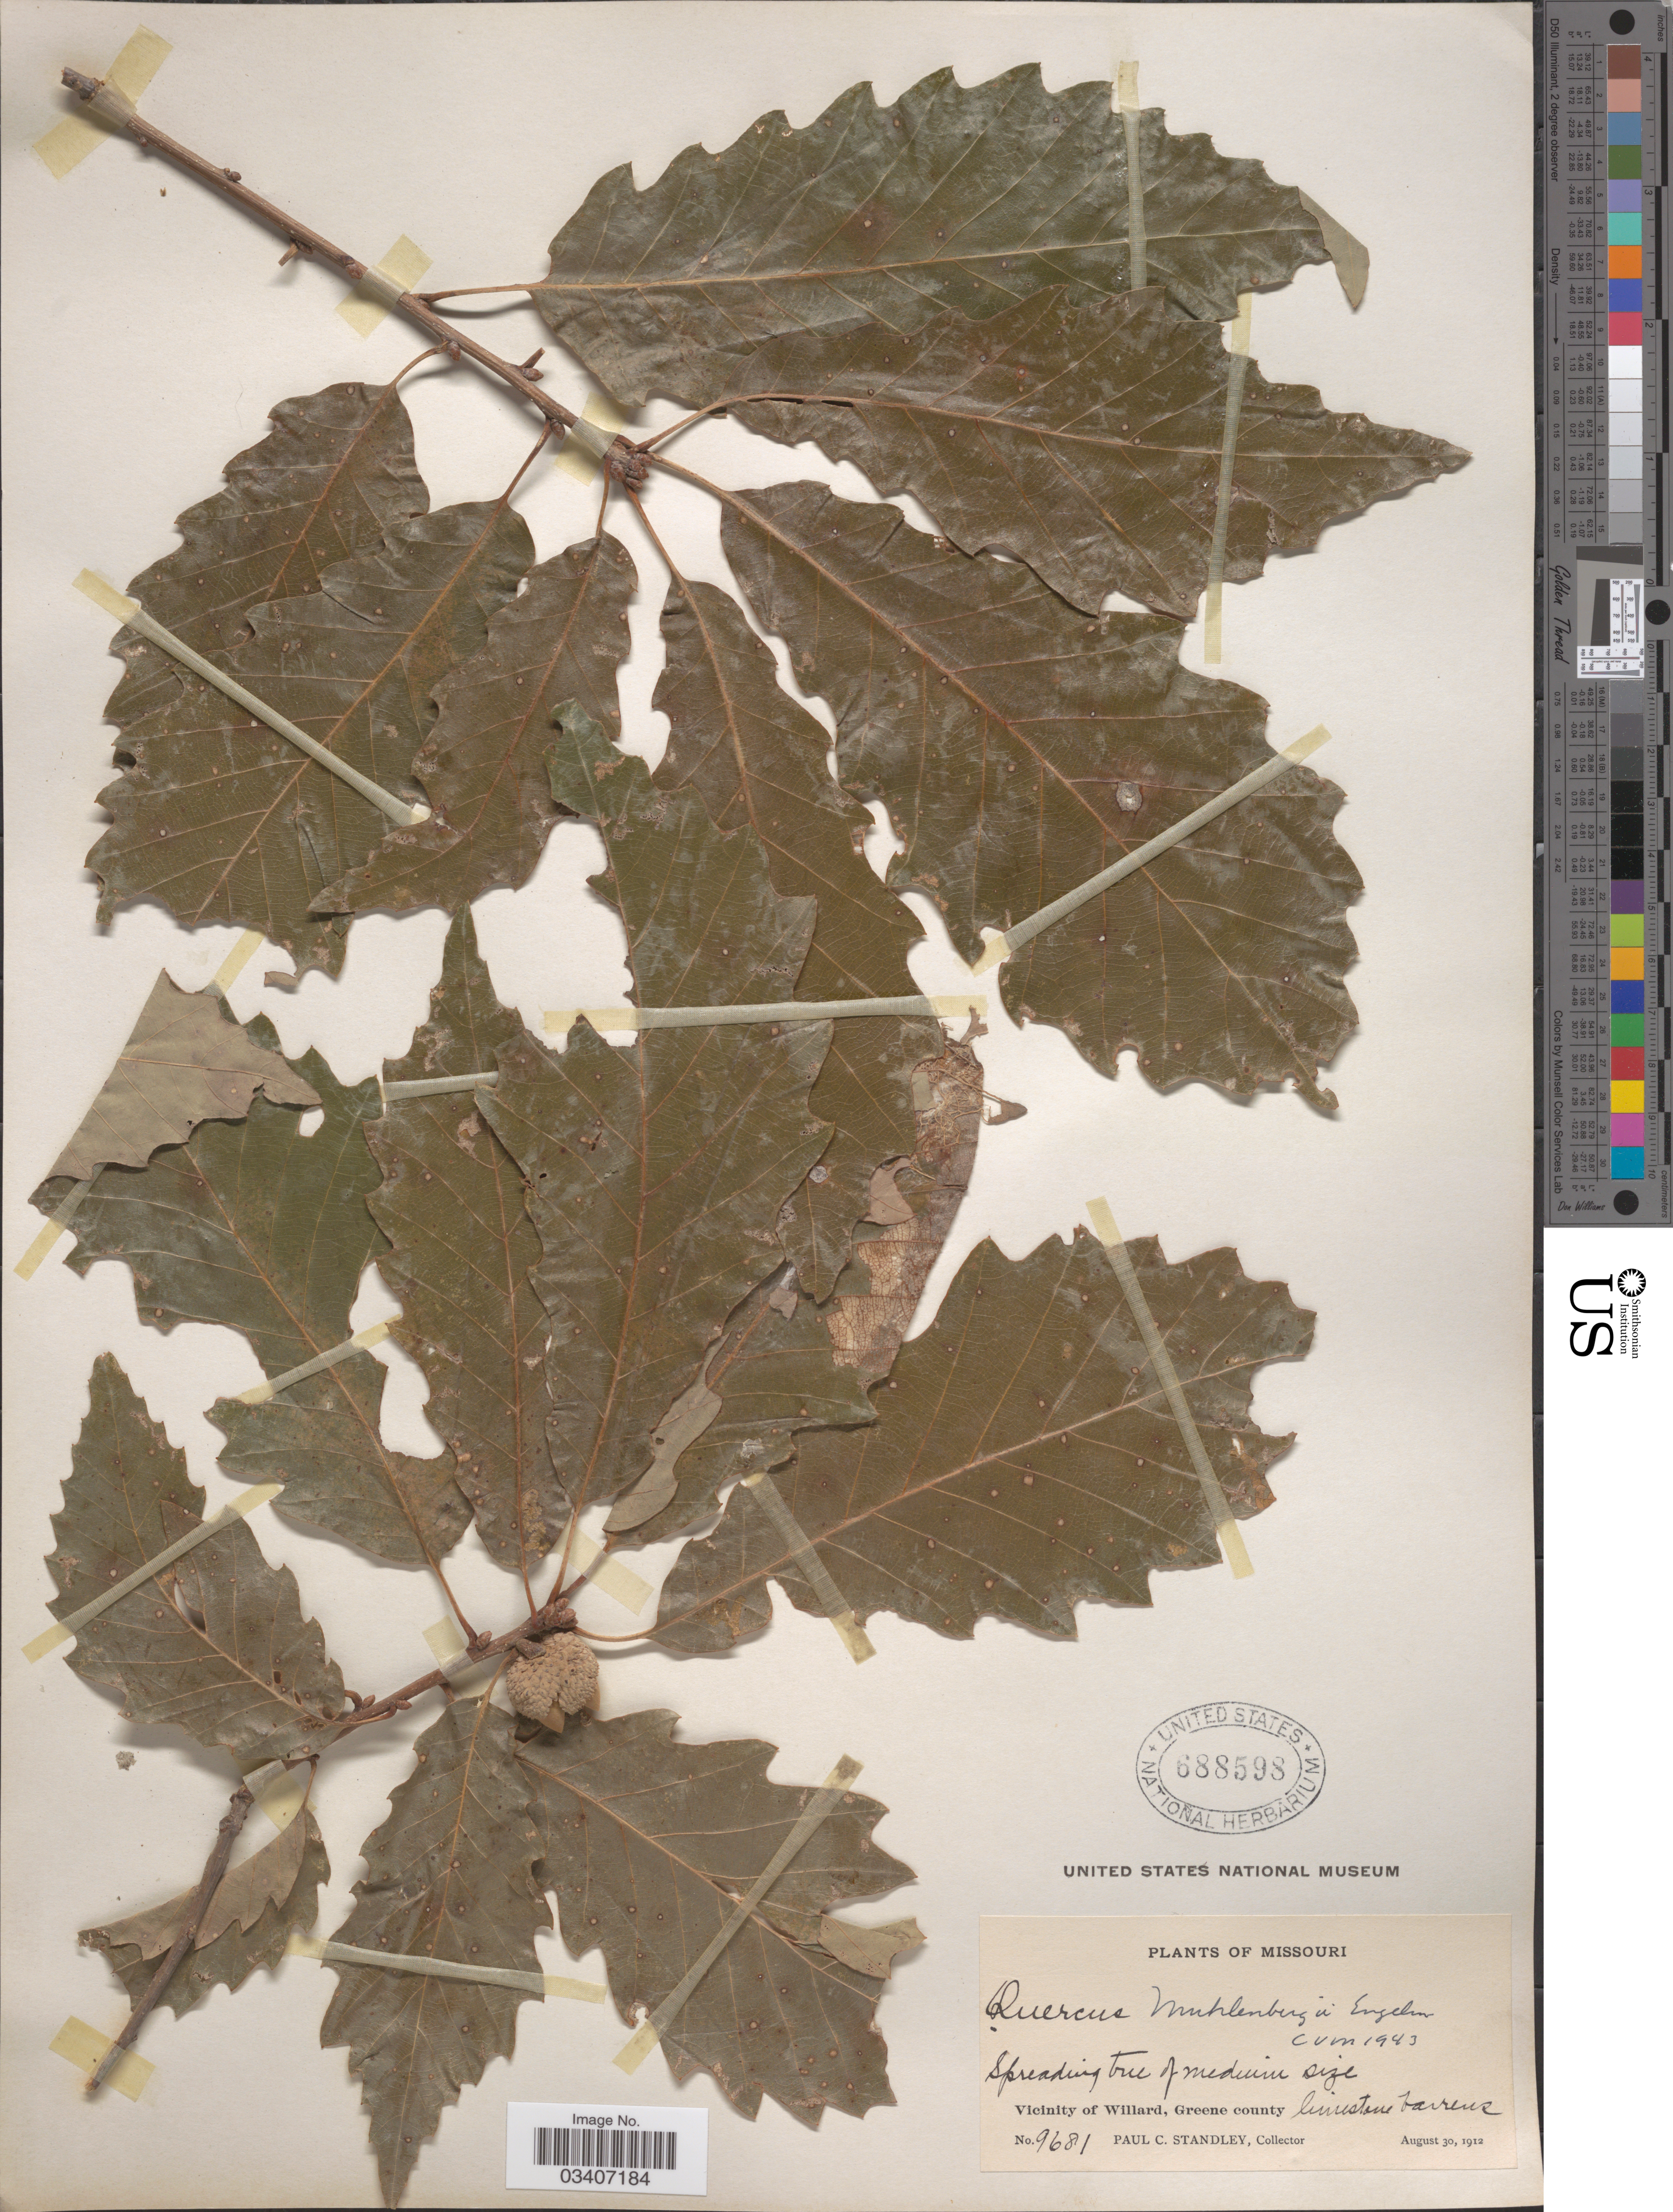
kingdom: Plantae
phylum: Tracheophyta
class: Magnoliopsida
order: Fagales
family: Fagaceae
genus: Quercus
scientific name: Quercus muehlenbergii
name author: Engelm.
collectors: P. C. Standley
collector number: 9681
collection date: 1912-08-30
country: United States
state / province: Missouri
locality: Vicinity of Willard, Greene county limestone barrens.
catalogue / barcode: US 688598